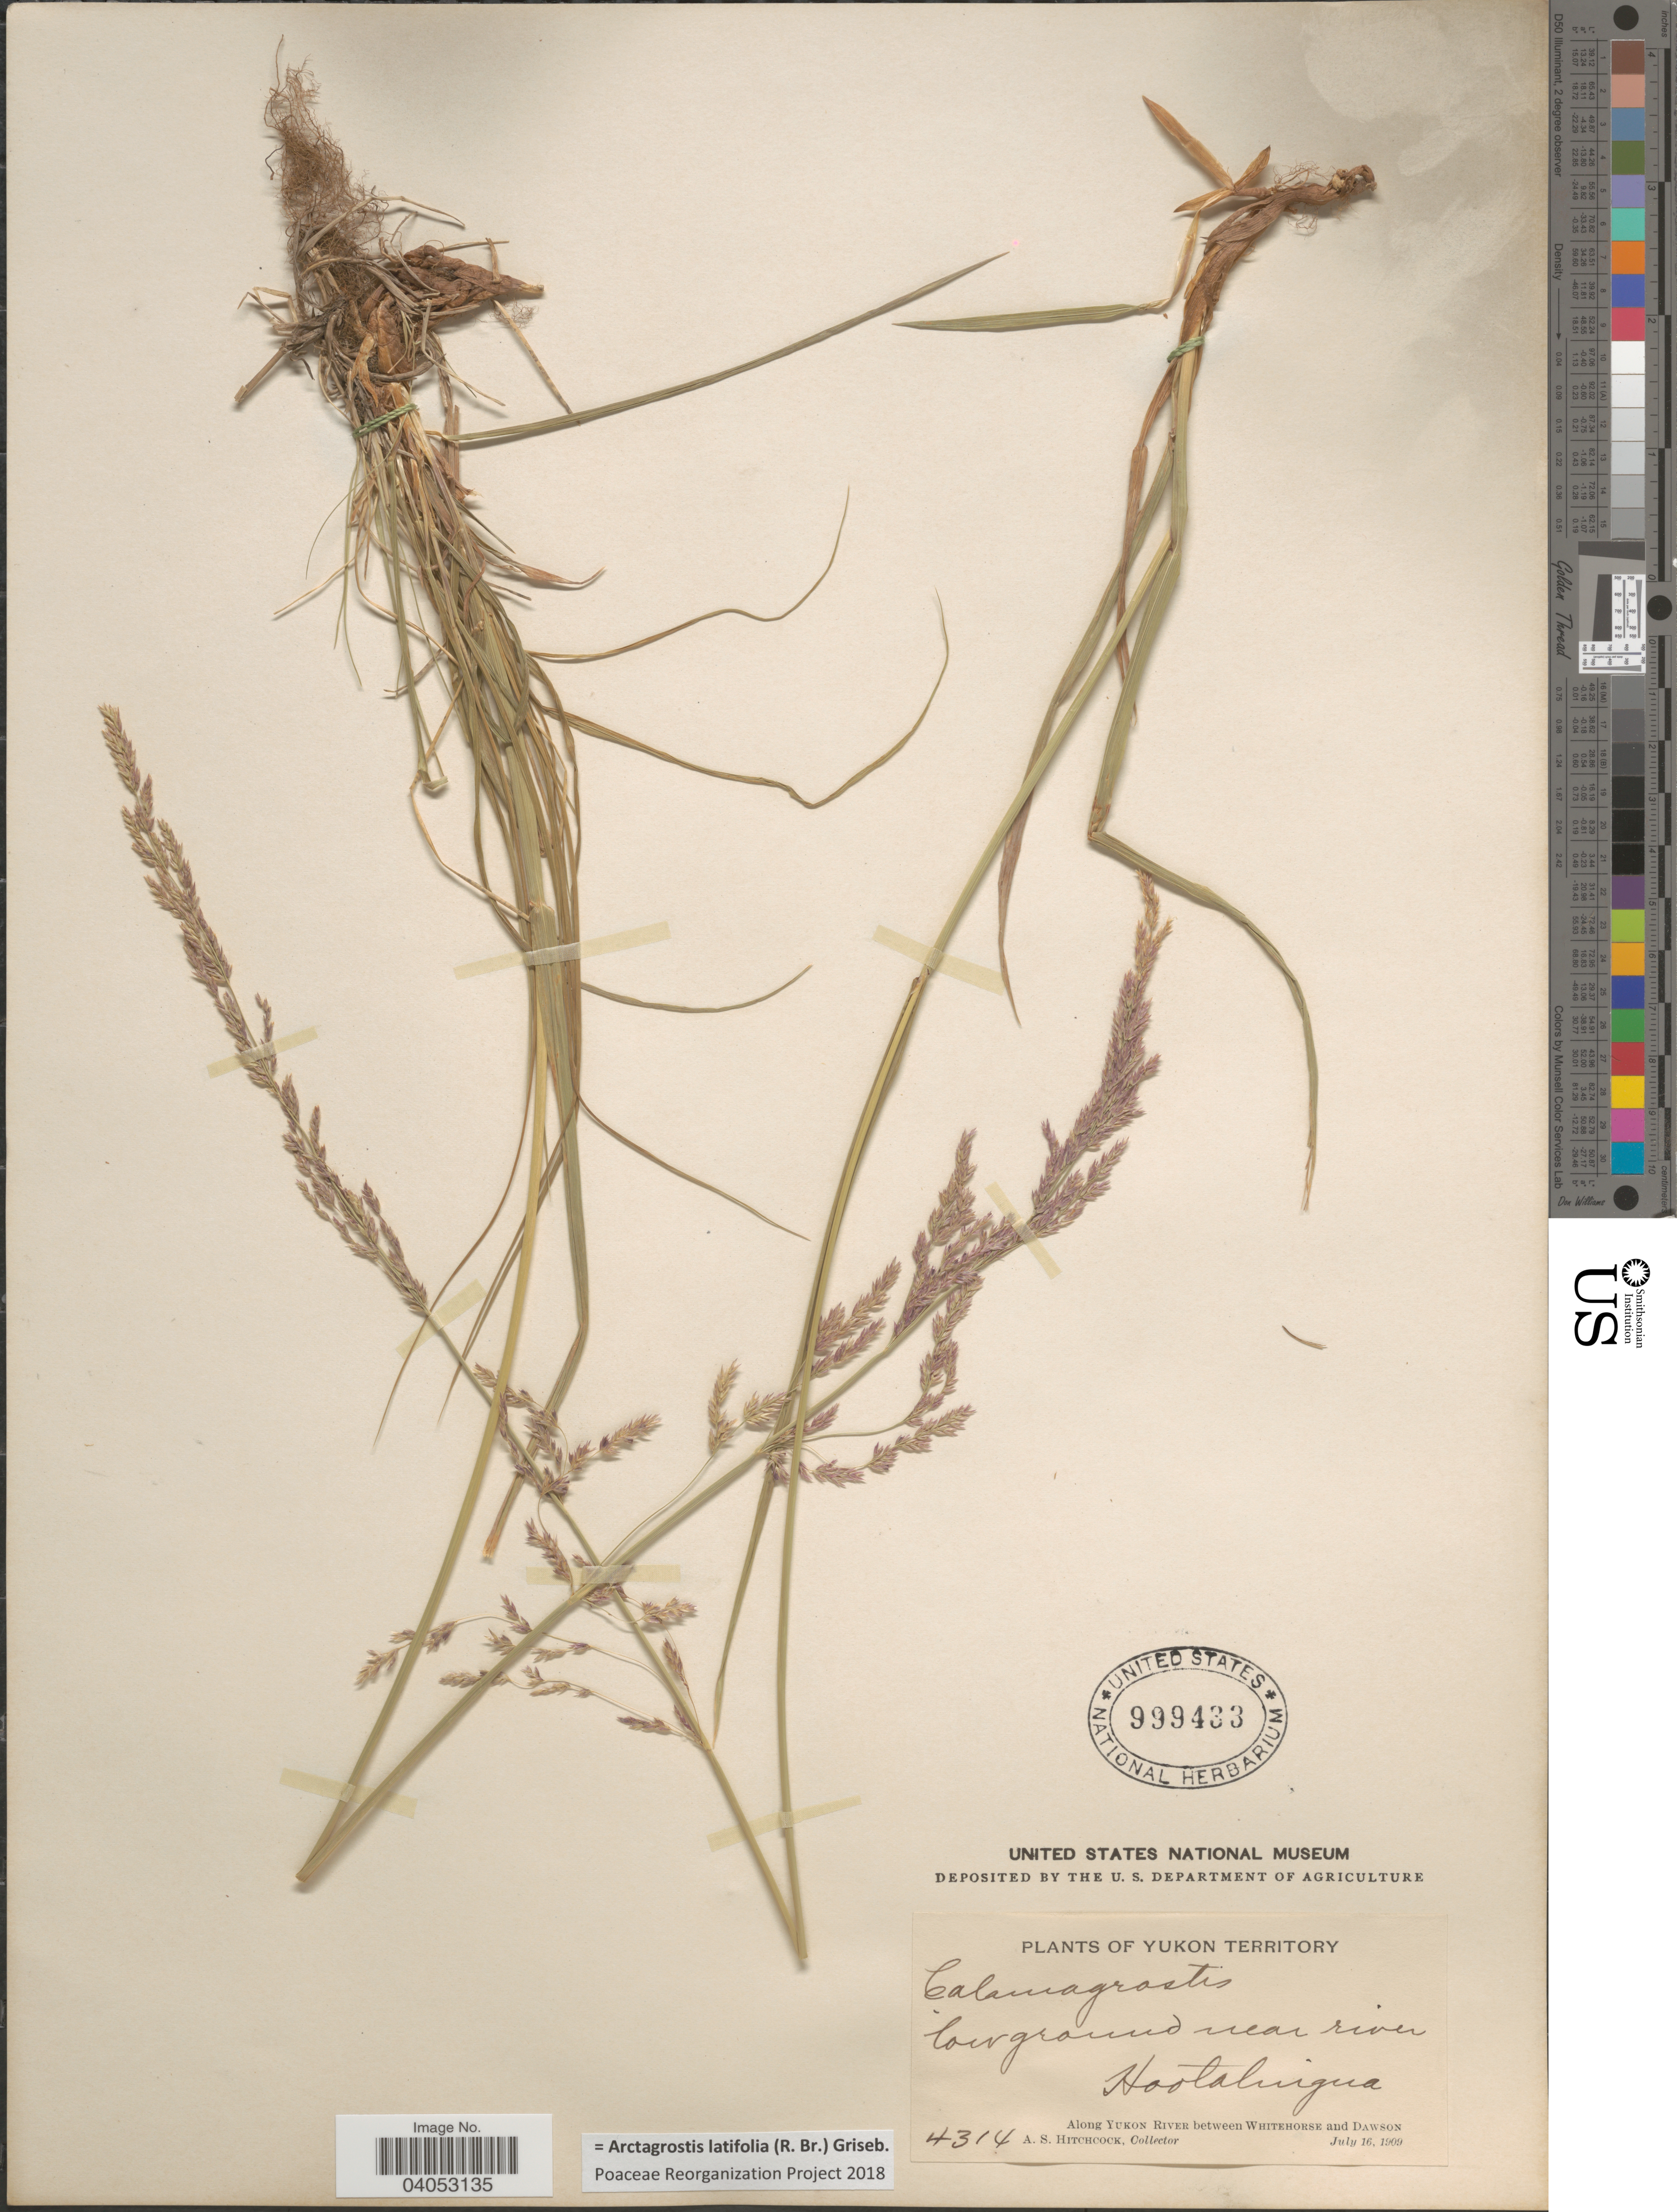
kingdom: Plantae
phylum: Tracheophyta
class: Liliopsida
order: Poales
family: Poaceae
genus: Arctagrostis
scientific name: Arctagrostis latifolia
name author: (R. Br.) Griseb.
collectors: A. S. Hitchcock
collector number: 4314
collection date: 1909-07-16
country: Canada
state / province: Yukon Territory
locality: Near river Hootalinqua.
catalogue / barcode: US 999433